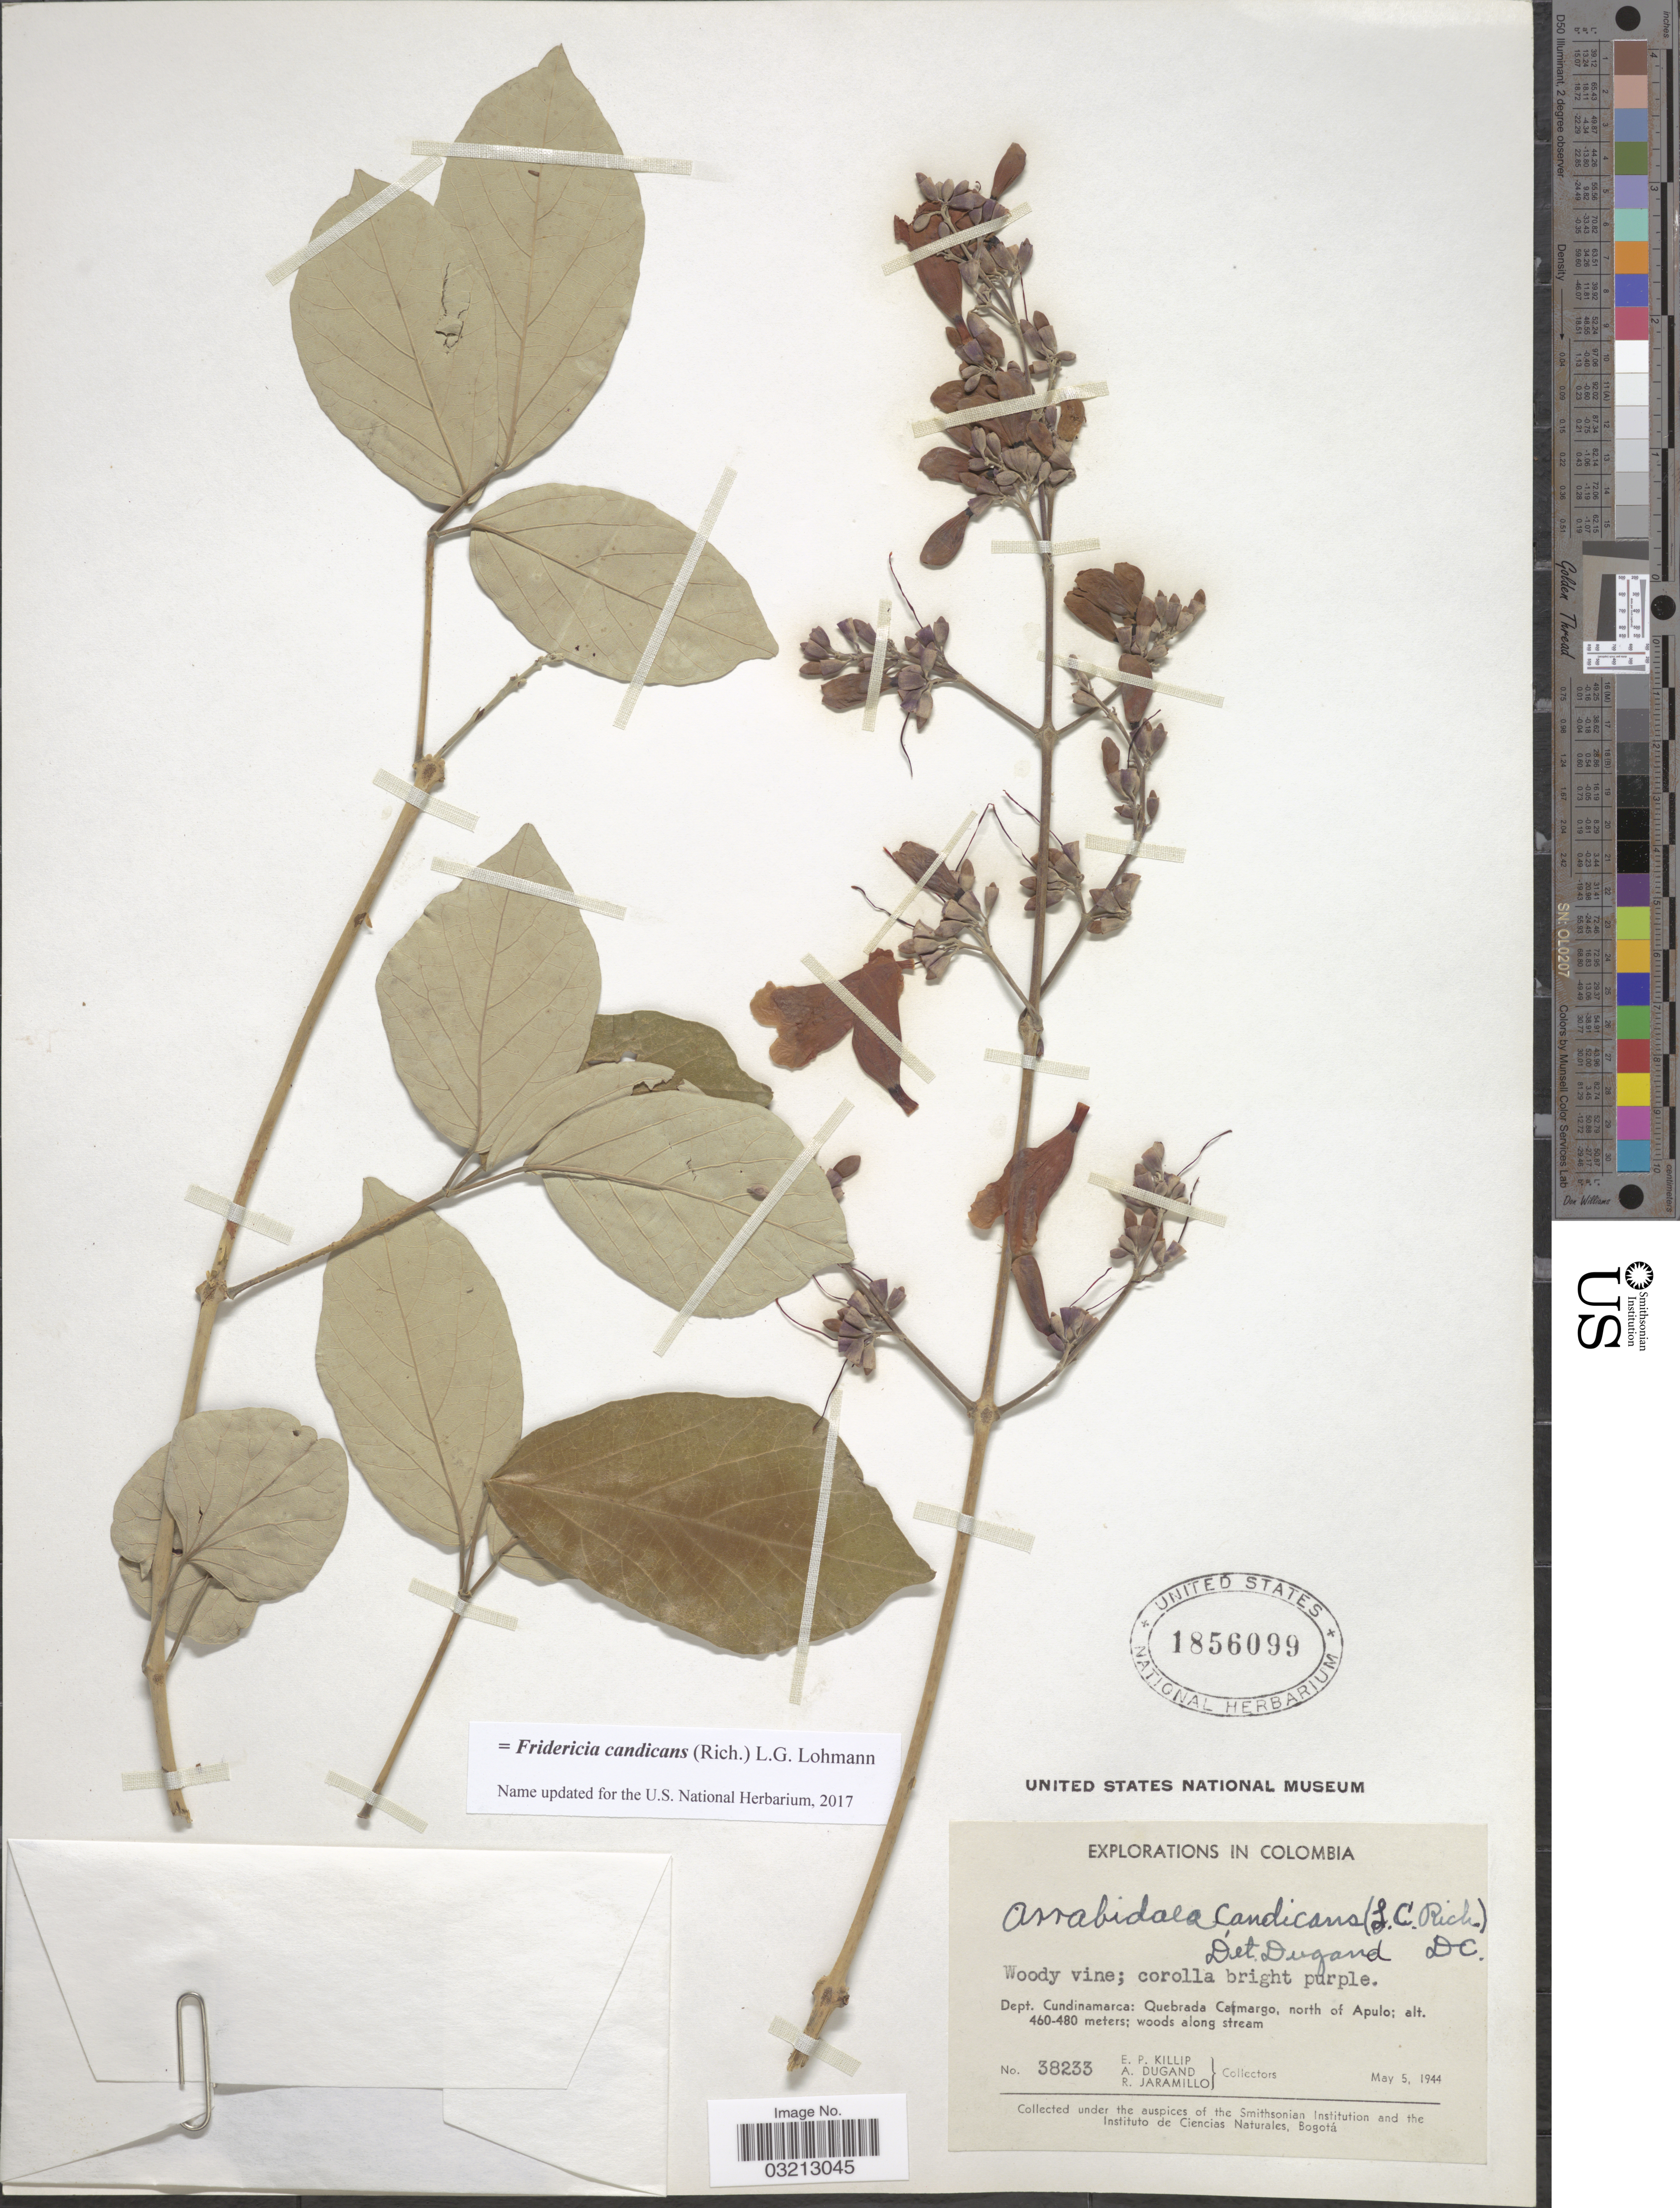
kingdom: Plantae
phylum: Tracheophyta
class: Magnoliopsida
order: Lamiales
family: Bignoniaceae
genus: Fridericia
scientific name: Fridericia candicans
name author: (Rich.) L.G. Lohmann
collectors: E. P. Killip, A. Dugand & R. Jaramillo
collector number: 38233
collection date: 1944-05-05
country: Colombia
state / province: Cundinamarca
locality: Dept. Cundinamarca: Quebrada Camargo, north of Apulo.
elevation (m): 460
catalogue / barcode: US 1856099